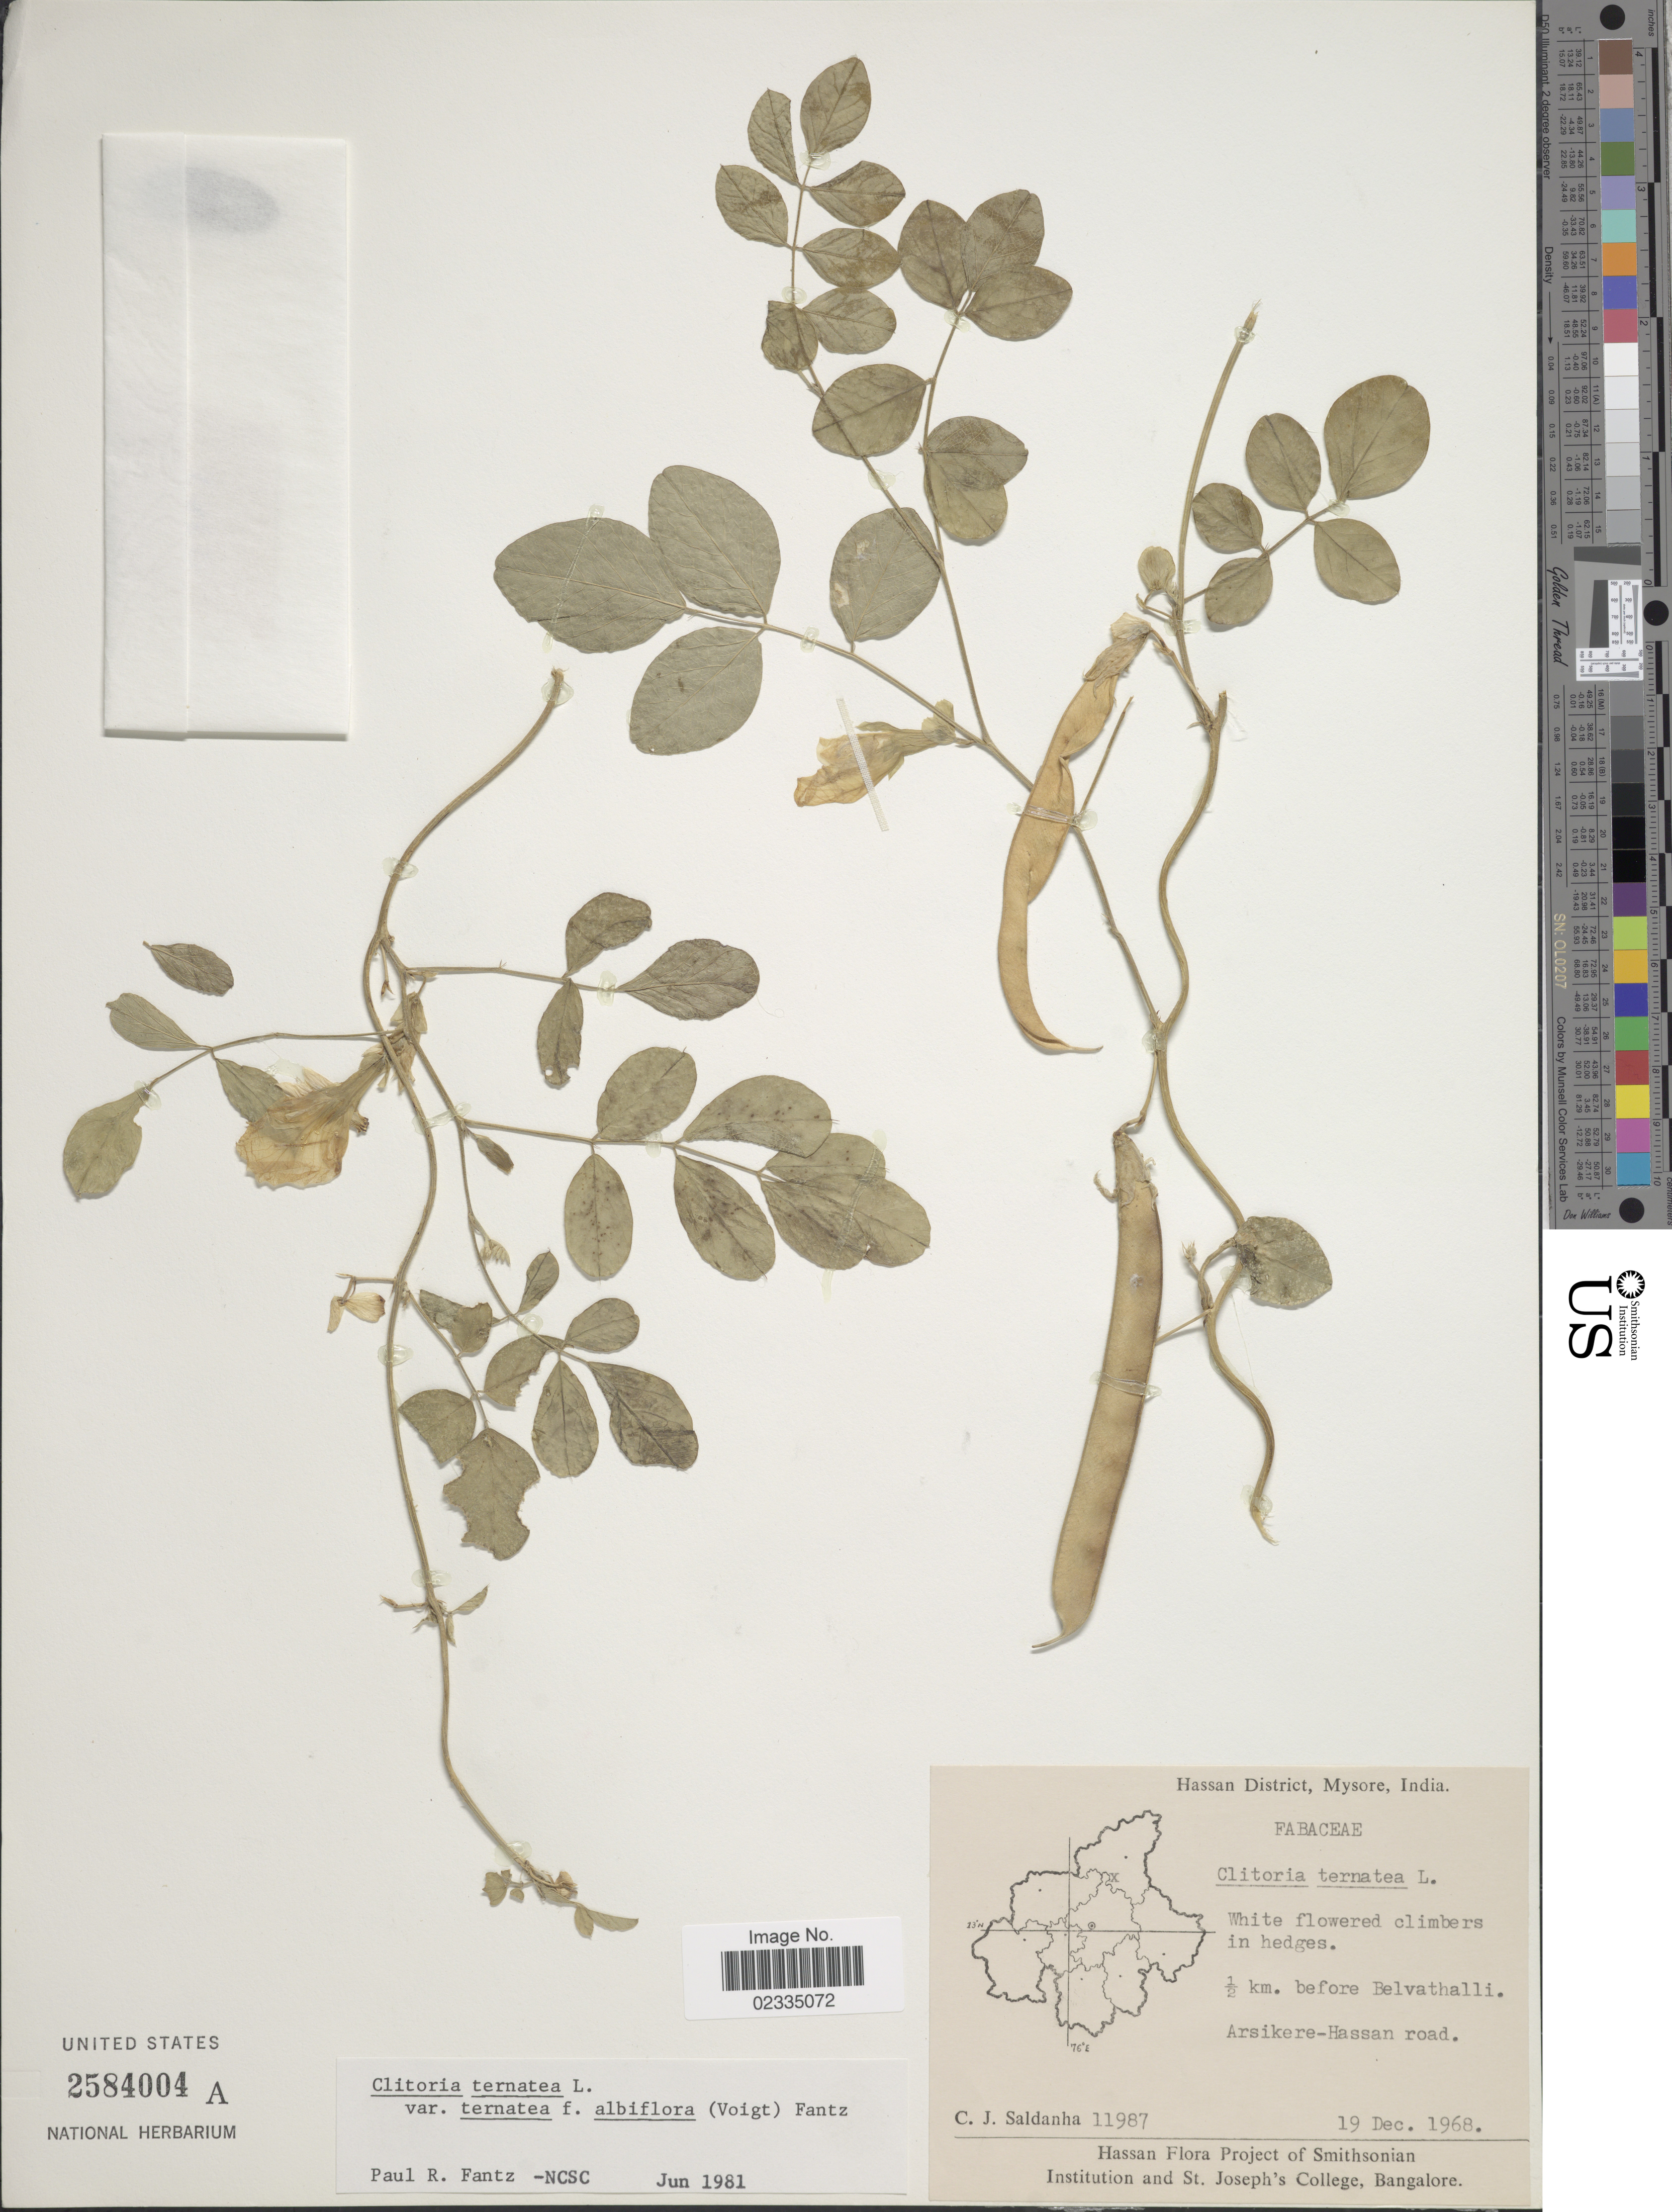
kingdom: Plantae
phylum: Tracheophyta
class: Magnoliopsida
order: Fabales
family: Fabaceae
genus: Clitoria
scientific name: Clitoria ternatea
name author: L.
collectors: C. J. Saldanha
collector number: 11987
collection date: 1968-12-19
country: India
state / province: Karnataka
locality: Hassan District, Mysore, ½ km before Belvathalli. Arsikere-Hassan Road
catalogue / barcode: US 2584004A